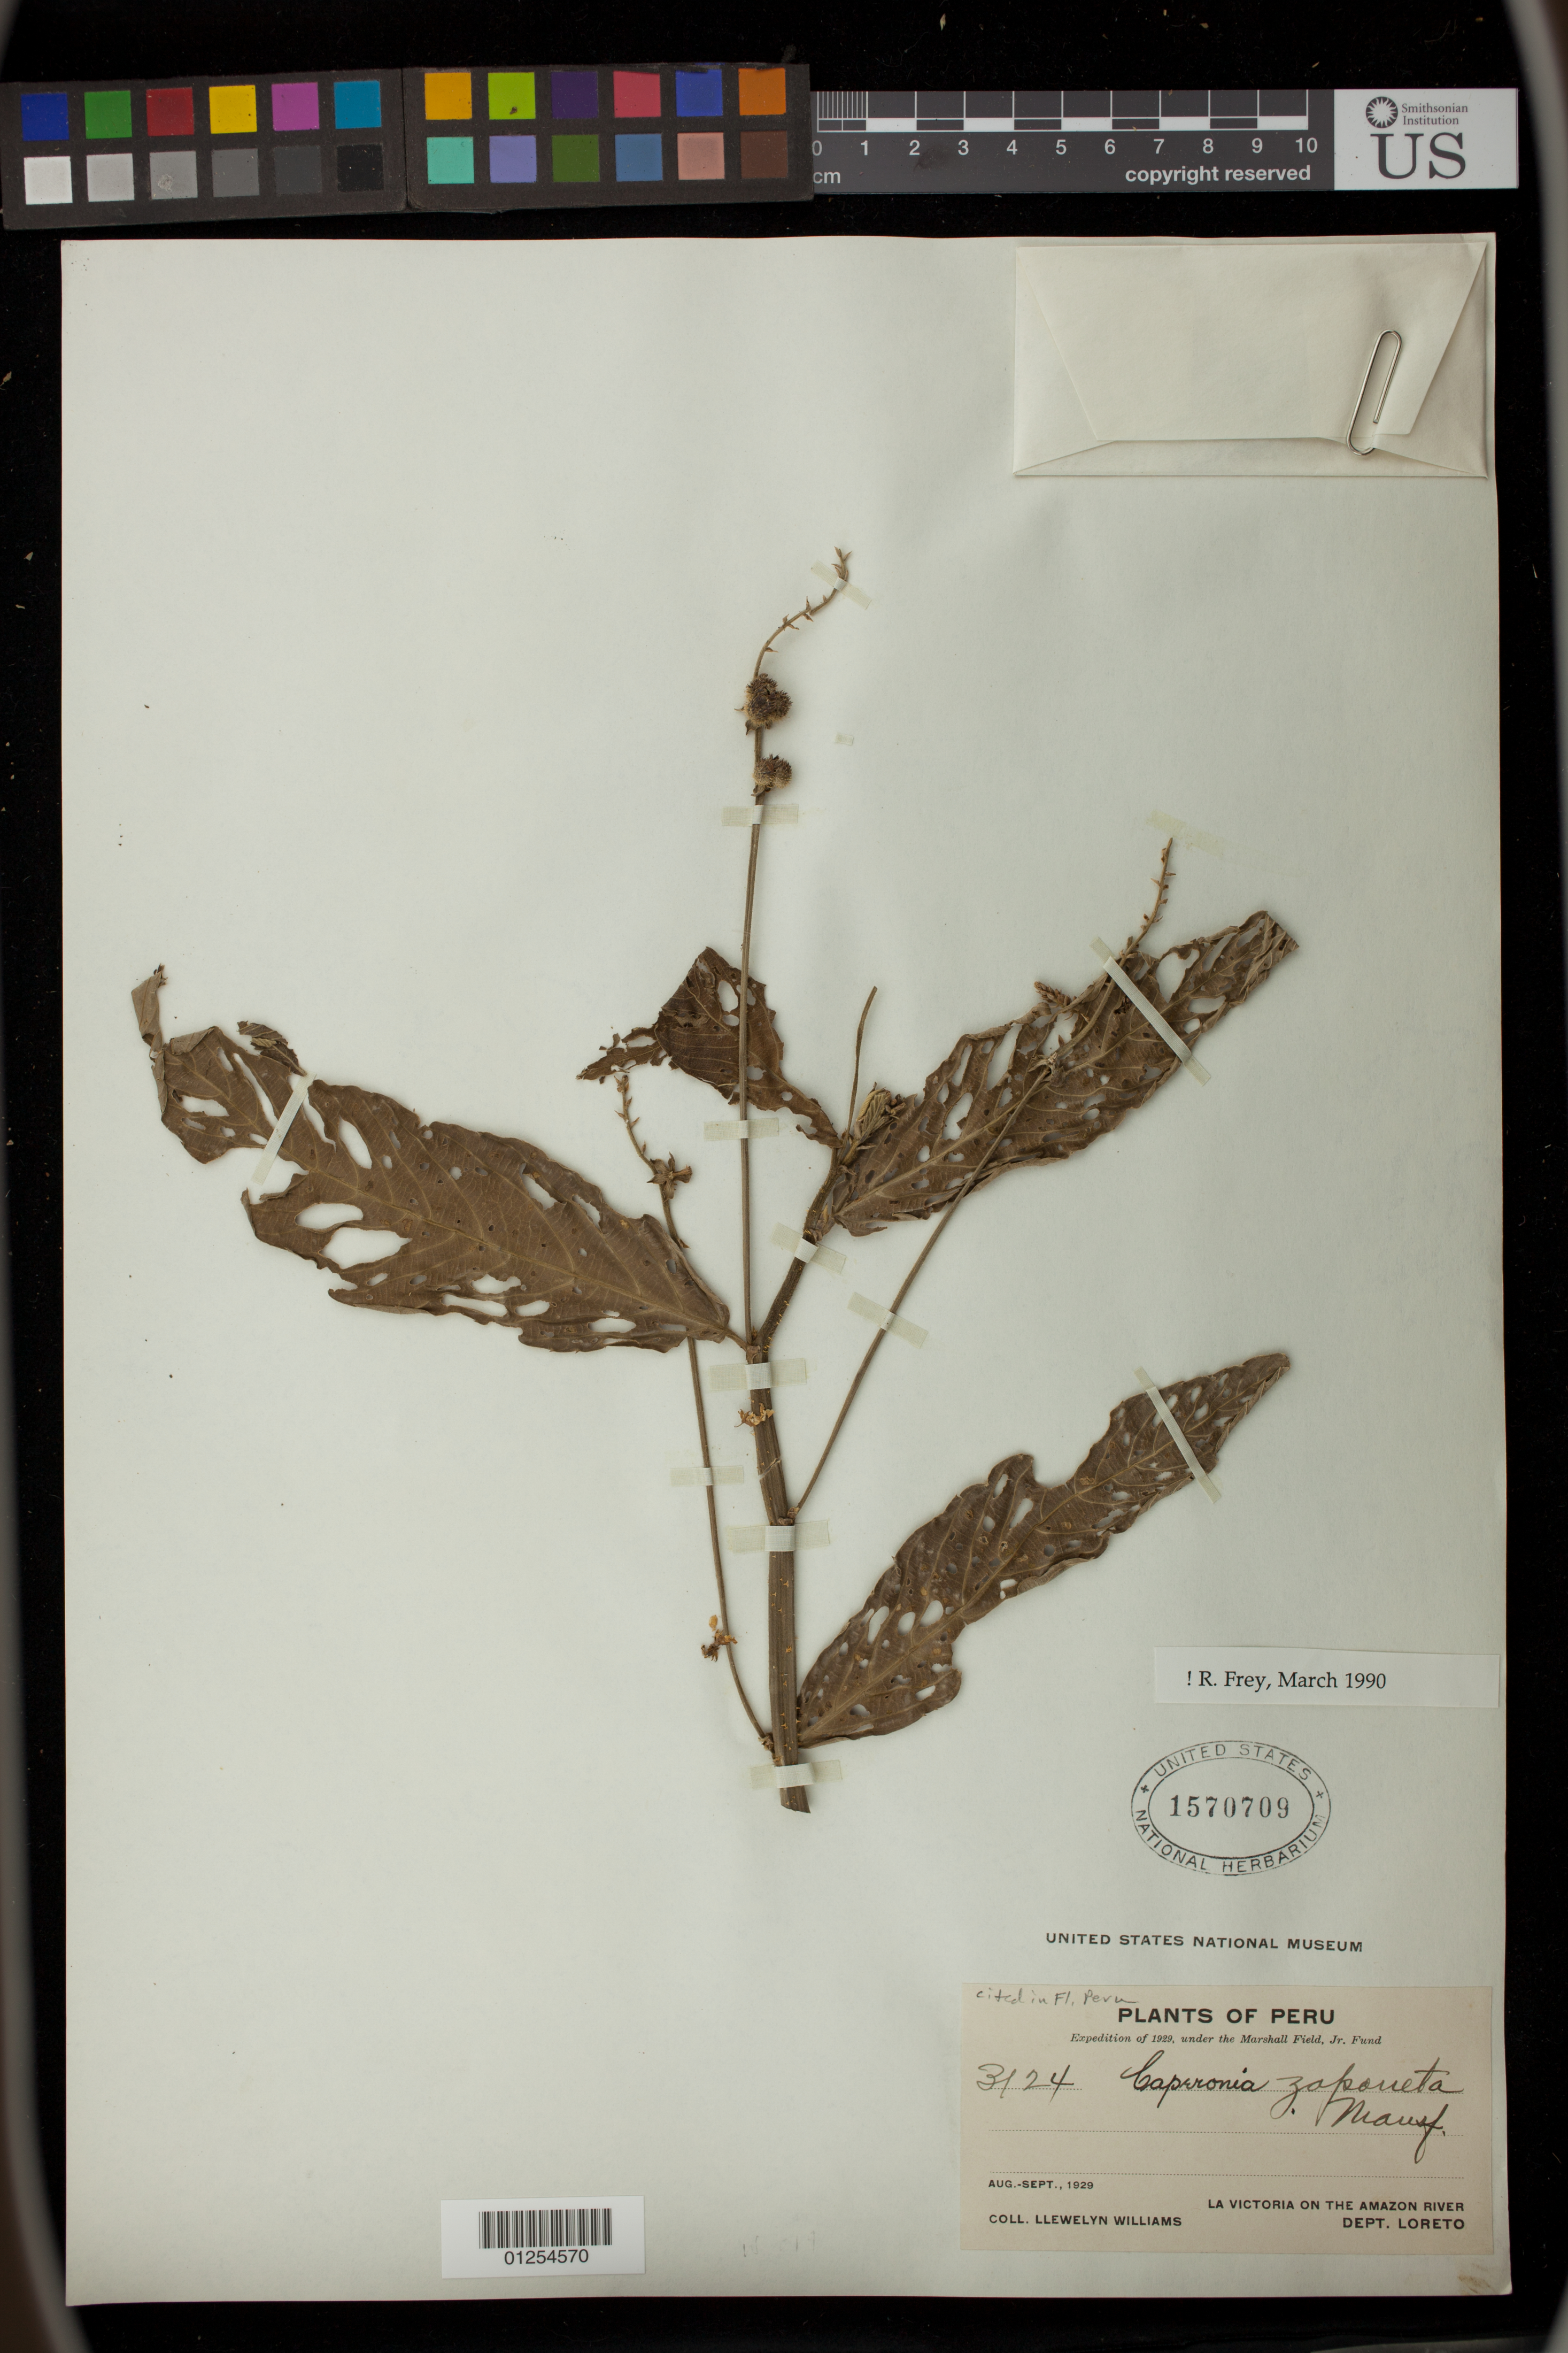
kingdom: Plantae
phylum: Tracheophyta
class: Magnoliopsida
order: Malpighiales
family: Euphorbiaceae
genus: Caperonia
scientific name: Caperonia zaponzeta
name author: Mansf.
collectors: Ll. Williams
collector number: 3124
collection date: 1929-08/1929-09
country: Peru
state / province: Loreto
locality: La Victoria on the Amazon River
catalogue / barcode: US 1570709